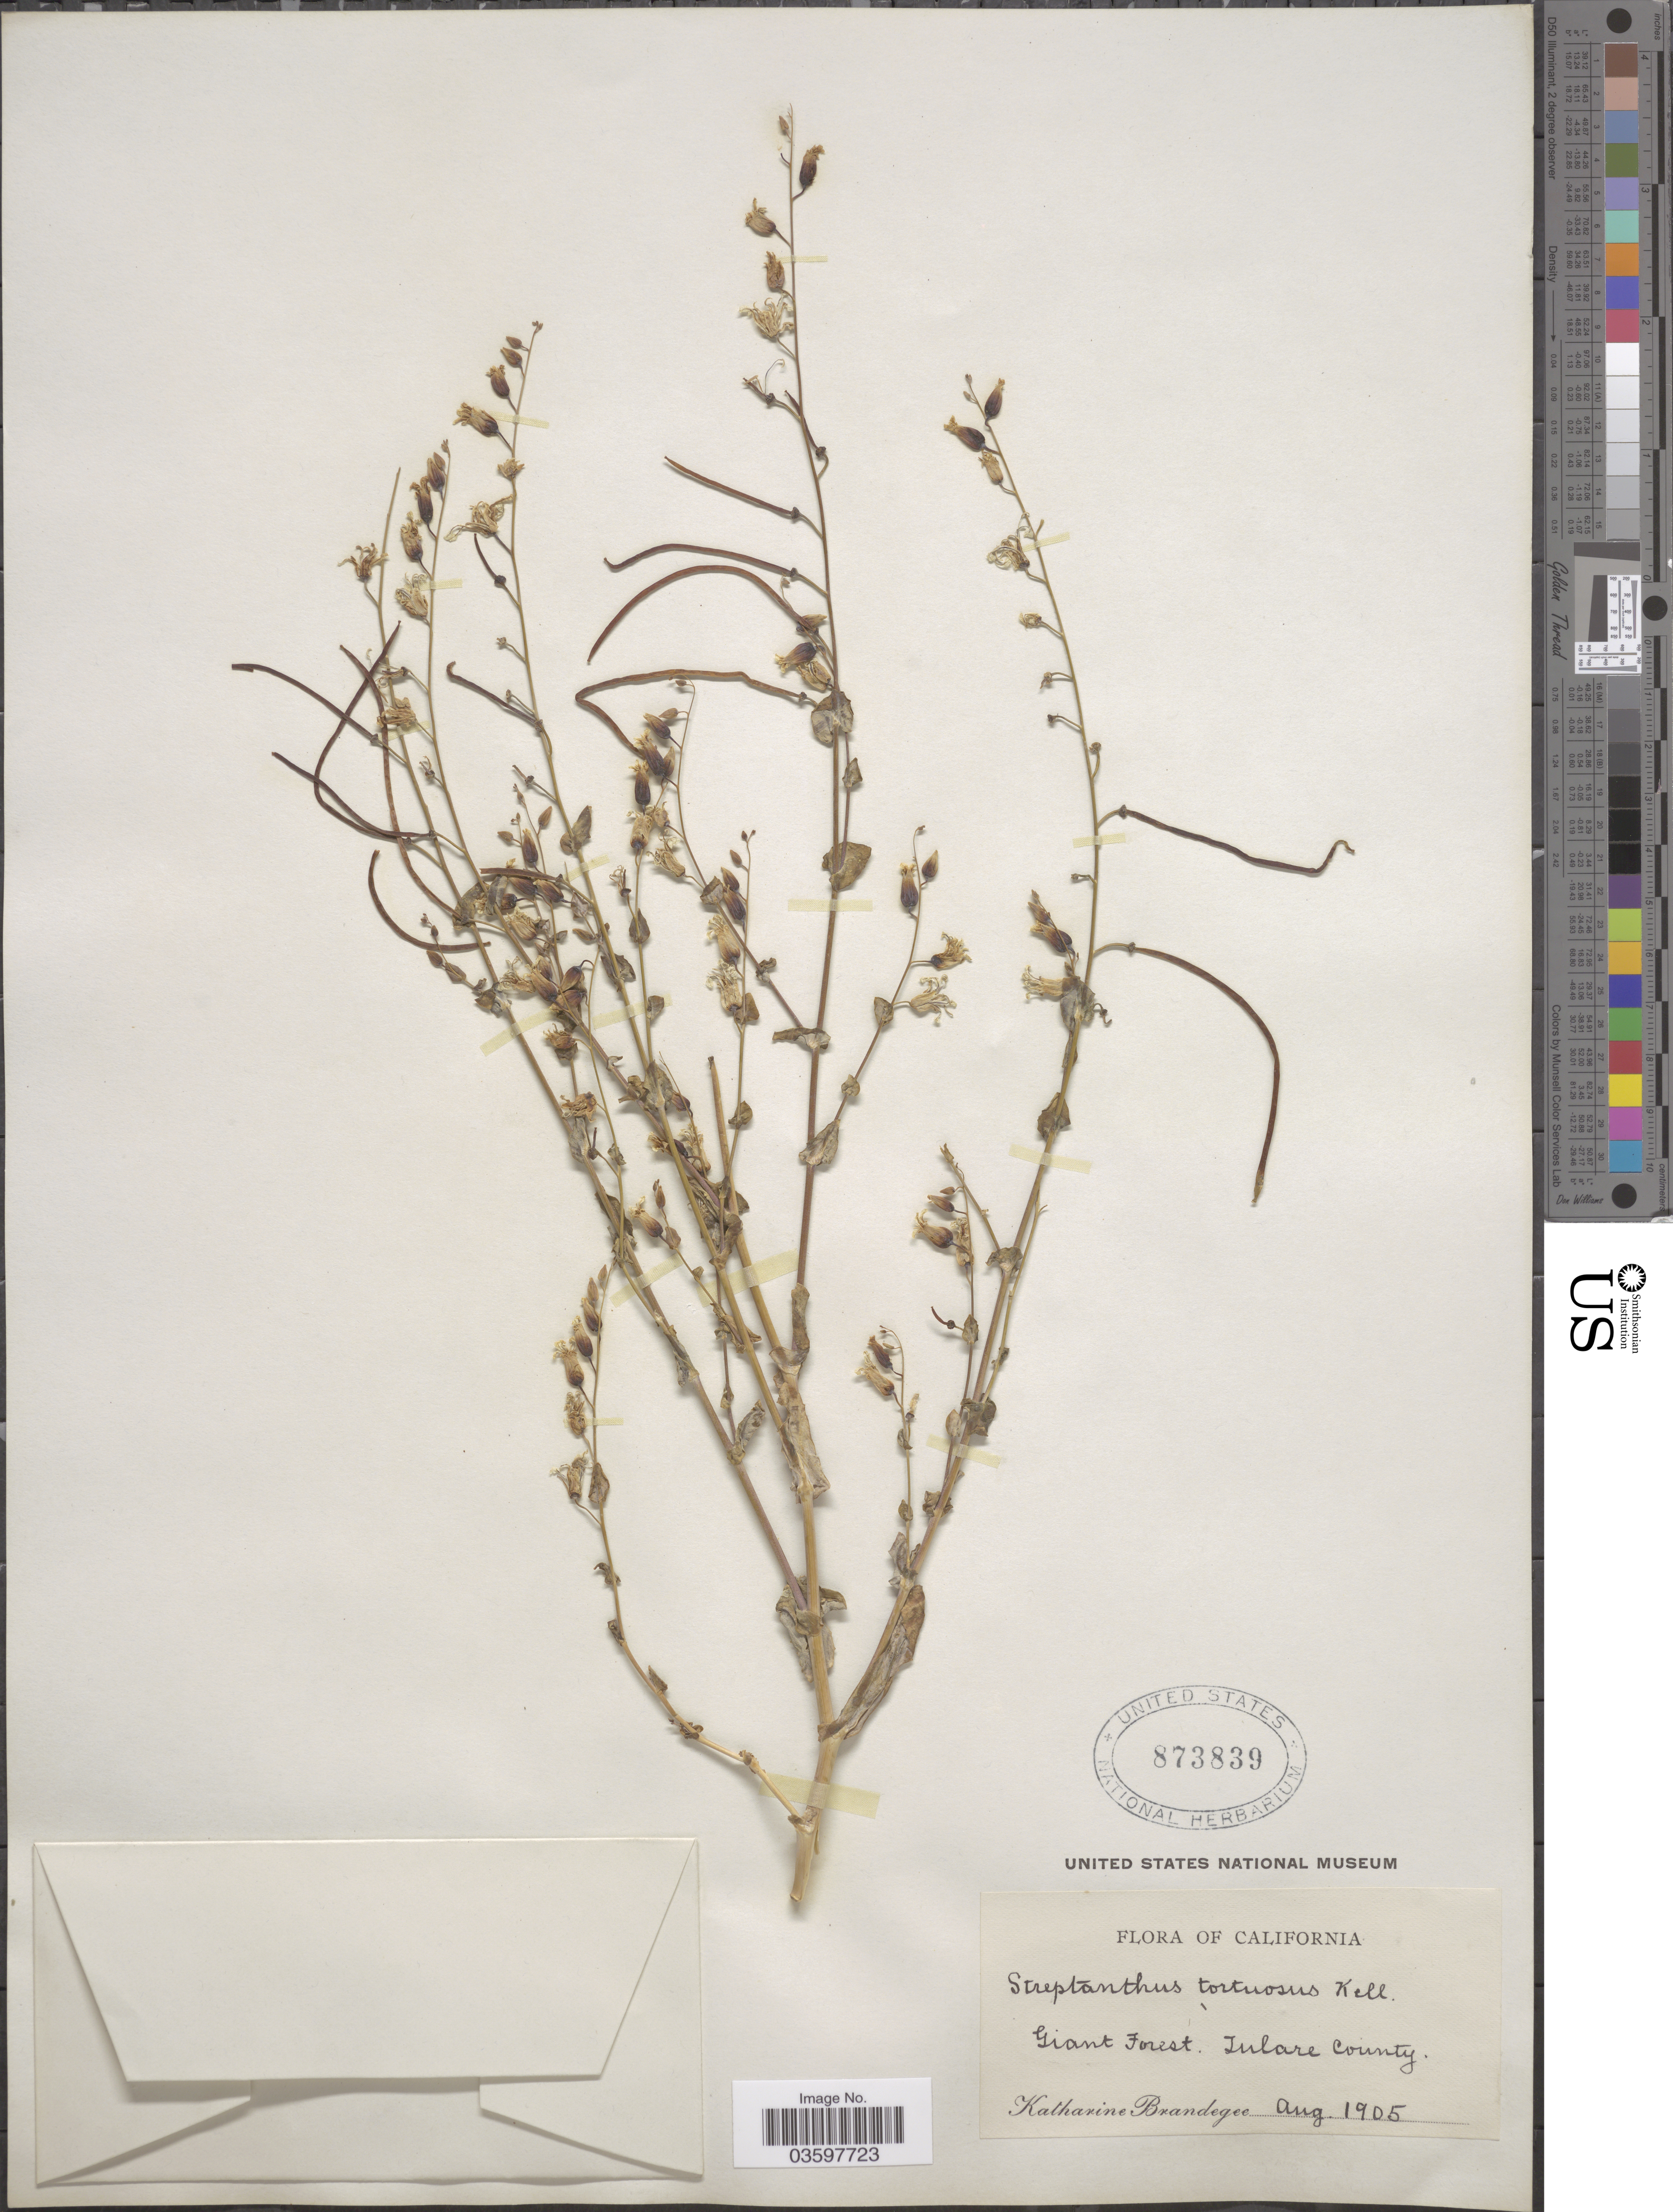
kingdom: Plantae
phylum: Tracheophyta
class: Magnoliopsida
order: Brassicales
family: Brassicaceae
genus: Streptanthus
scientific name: Streptanthus tortuosus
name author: Kellogg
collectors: M. K. Brandegee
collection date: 1905-08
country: United States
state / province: California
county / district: Tulare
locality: Giant Forest. Tulare County.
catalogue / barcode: US 873839